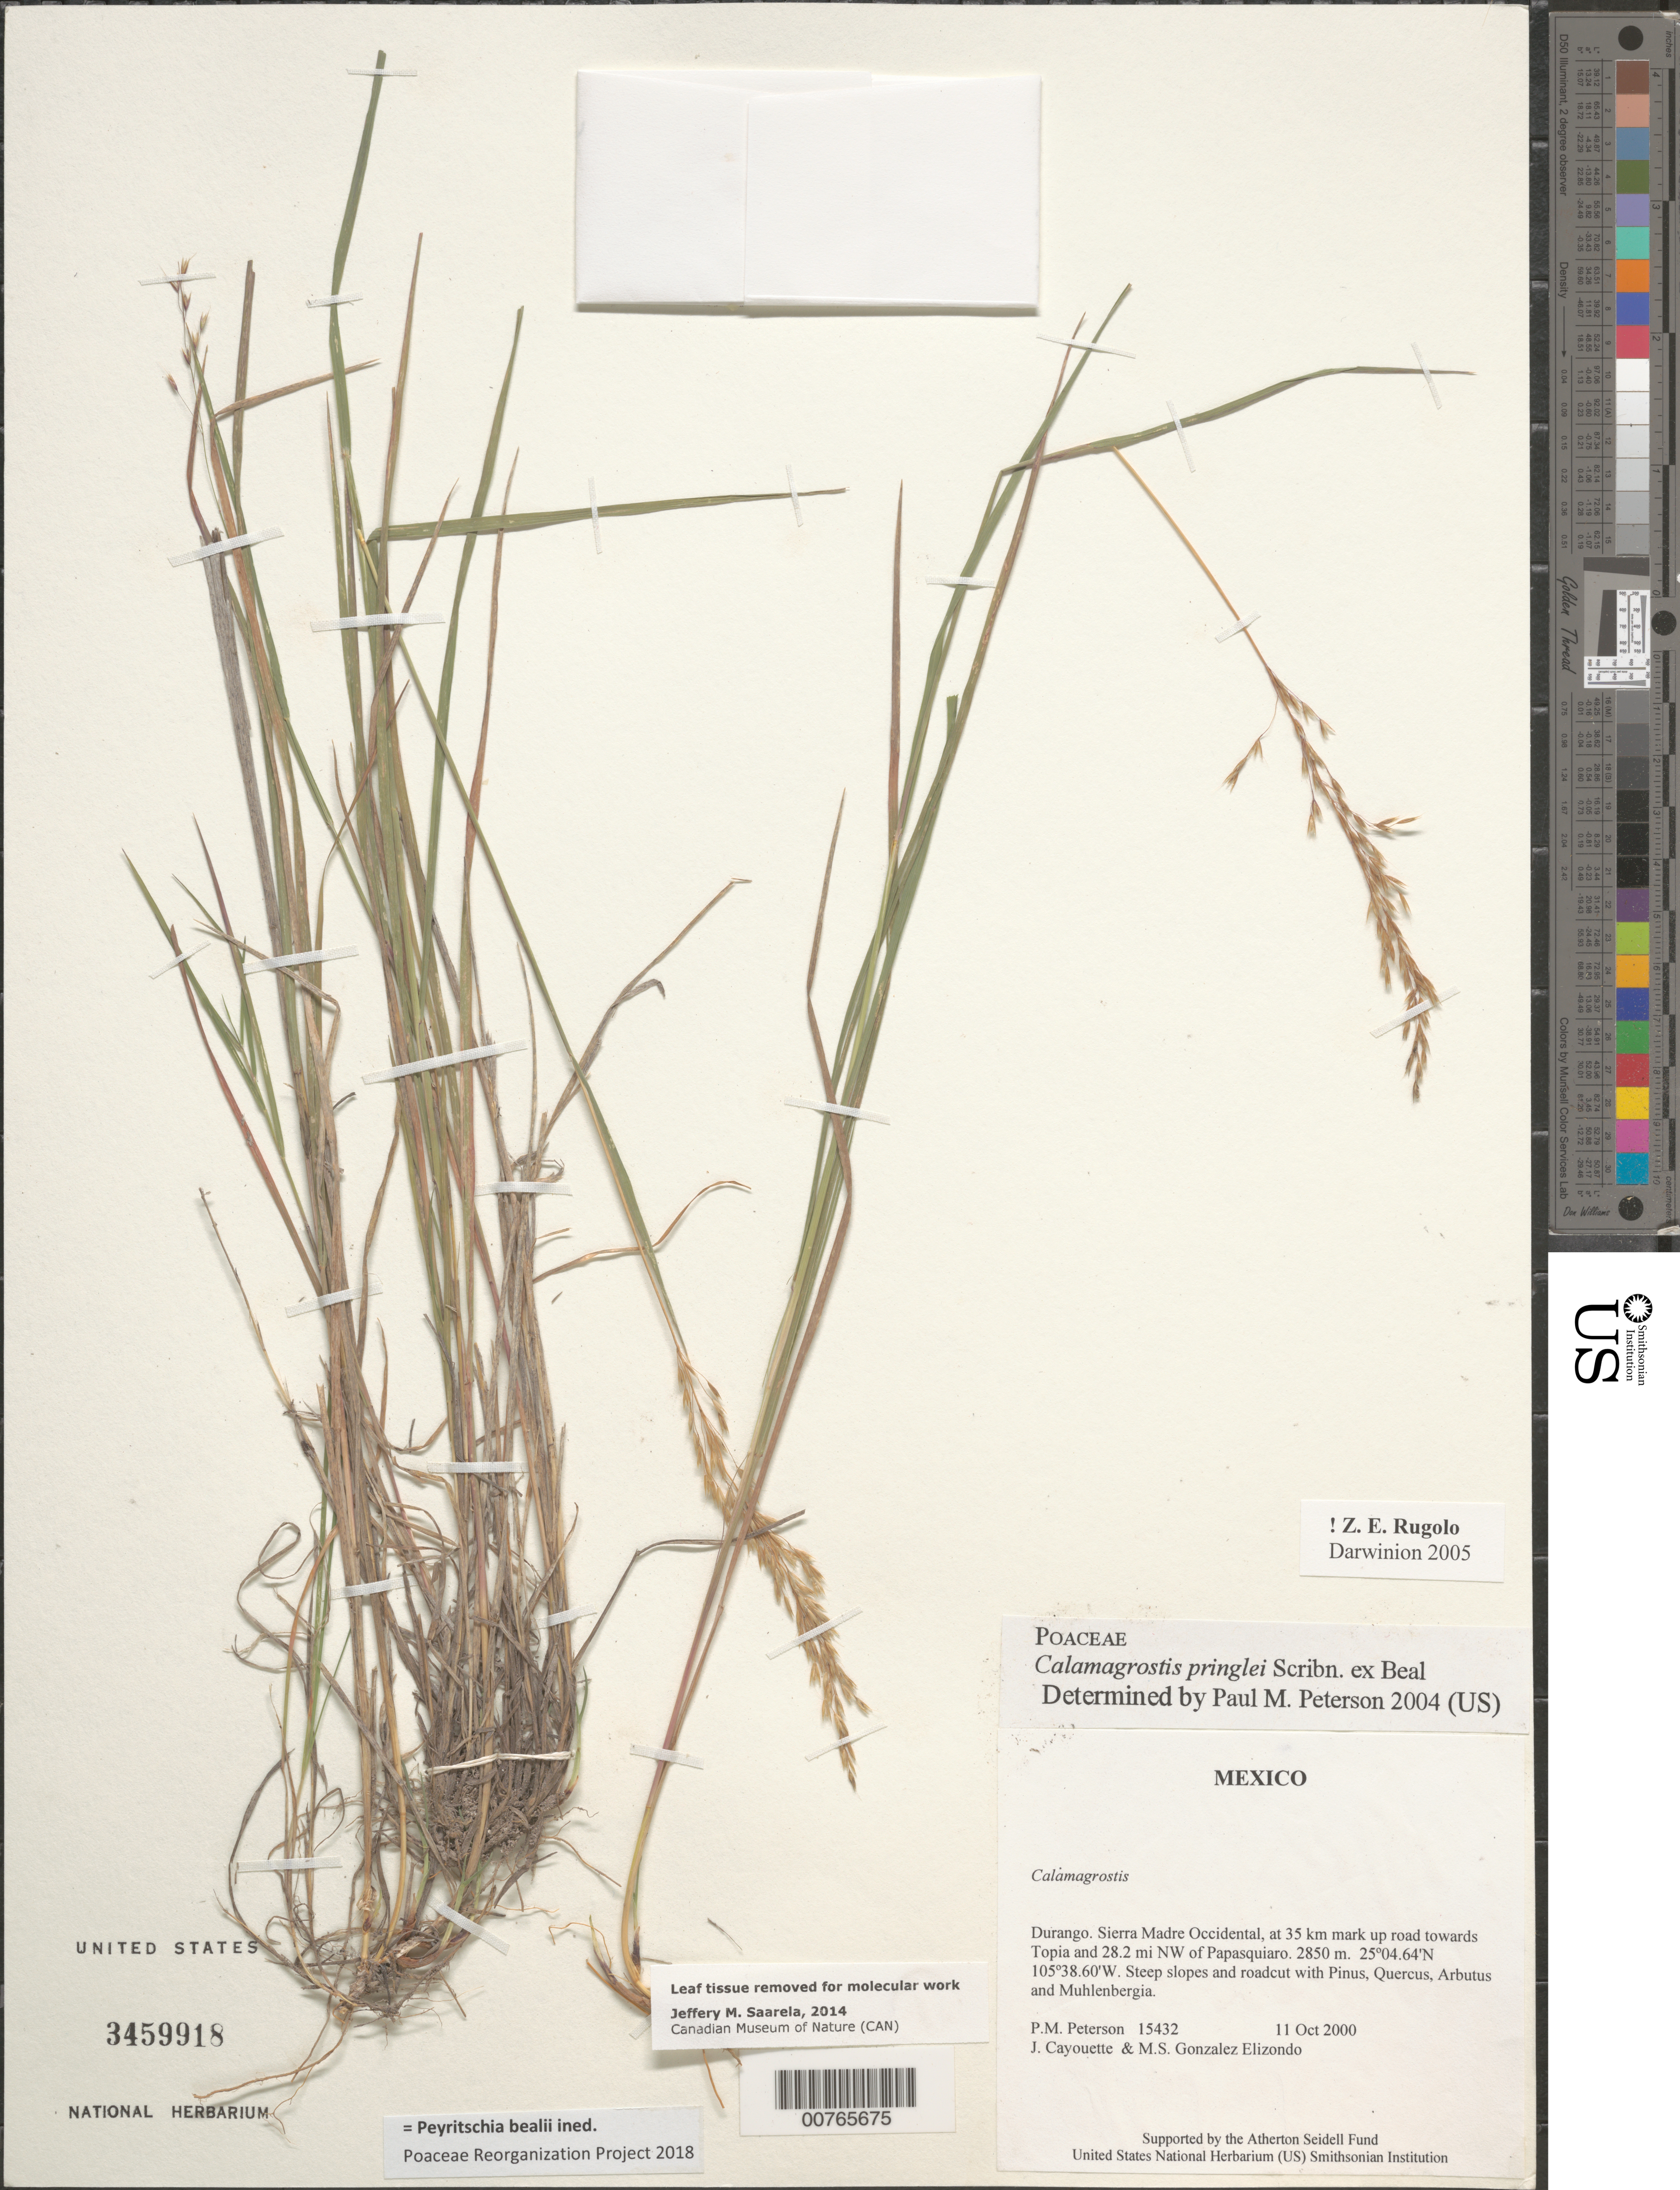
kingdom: Plantae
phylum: Tracheophyta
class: Liliopsida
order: Poales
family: Poaceae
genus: Peyritschia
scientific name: Peyritschia bealii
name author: P.M. Peterson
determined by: Poaceae Reorganization Project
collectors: P. M. Peterson, J. Cayouette & M. S. González-Elizondo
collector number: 15432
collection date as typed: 11 Oct 2000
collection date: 2000-10-11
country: Mexico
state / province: Durango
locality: Sierra Madre Occidental, at 35 km mark up road towards Topia and 28.2 mi NW of Papasquiaro.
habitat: Steep slopes and roadcut with Pinus, Quercus, Arbutus and Muhlenbergia.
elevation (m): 2850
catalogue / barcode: US 3459918